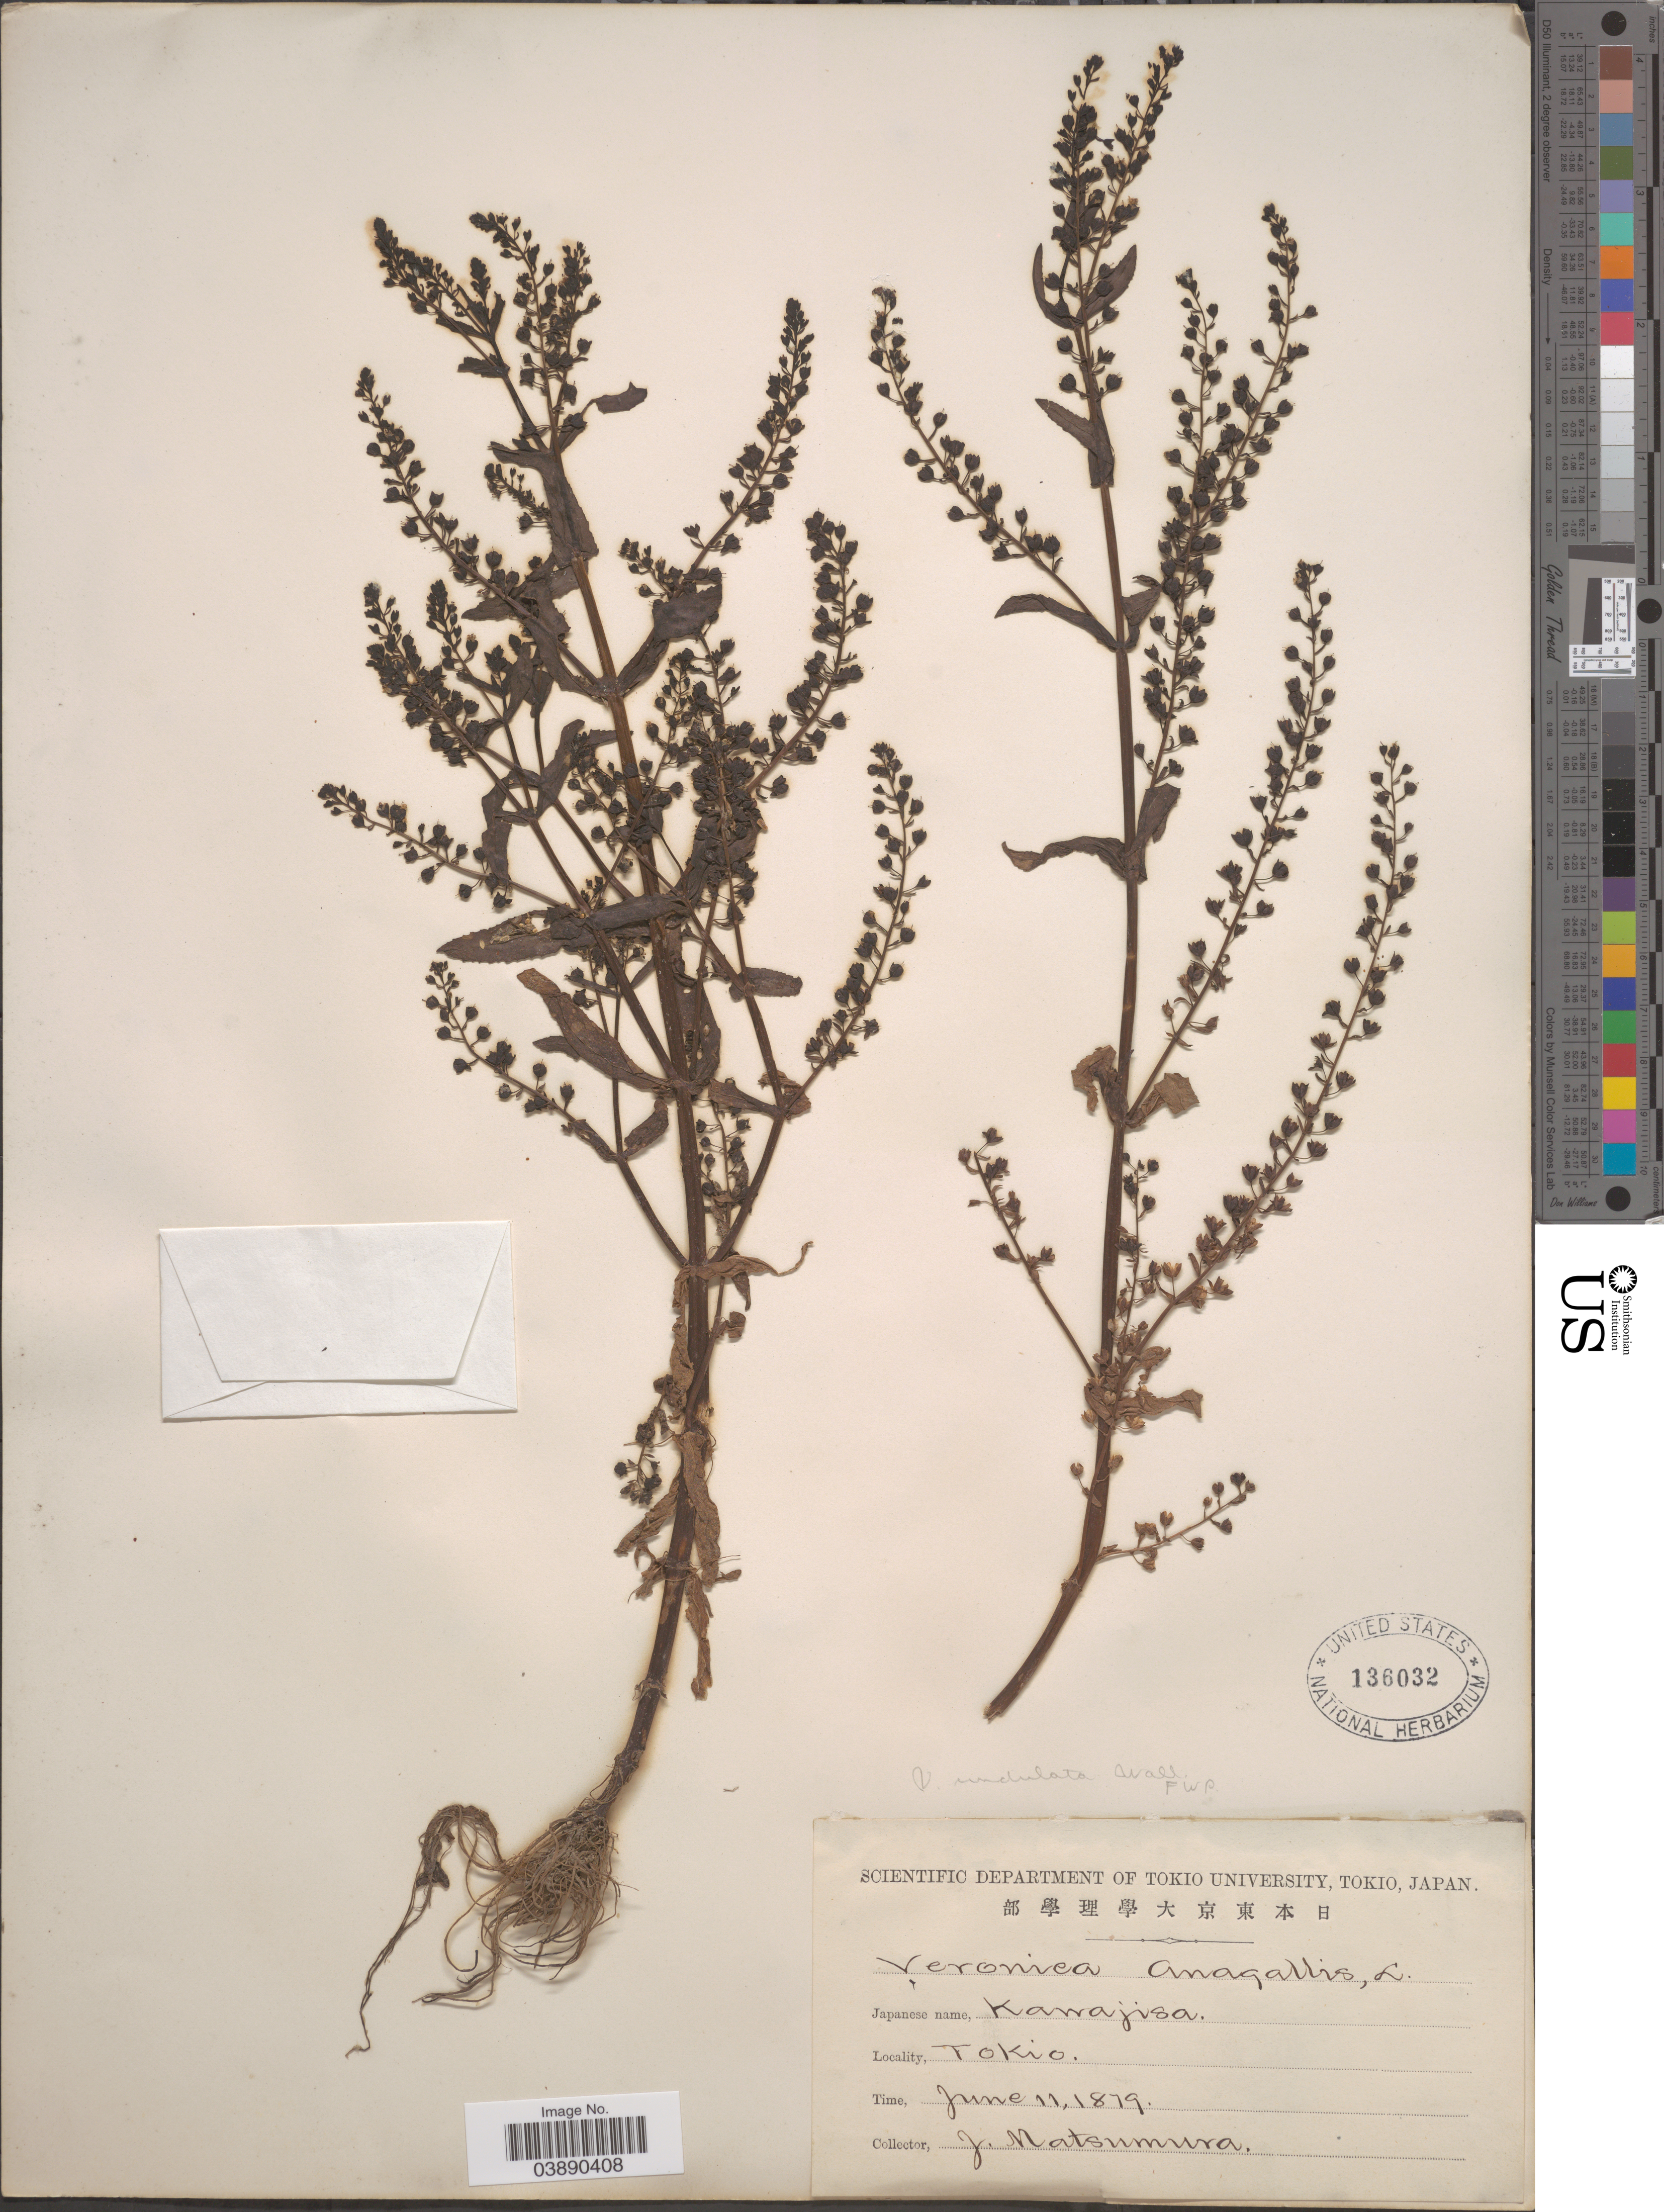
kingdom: Plantae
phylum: Tracheophyta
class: Magnoliopsida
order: Lamiales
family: Plantaginaceae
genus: Veronica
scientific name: Veronica undulata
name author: Wall.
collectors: J. Matsumura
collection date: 1879-06-11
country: Japan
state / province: Tokyo, Federal City of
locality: Tokio.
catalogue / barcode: US 136032